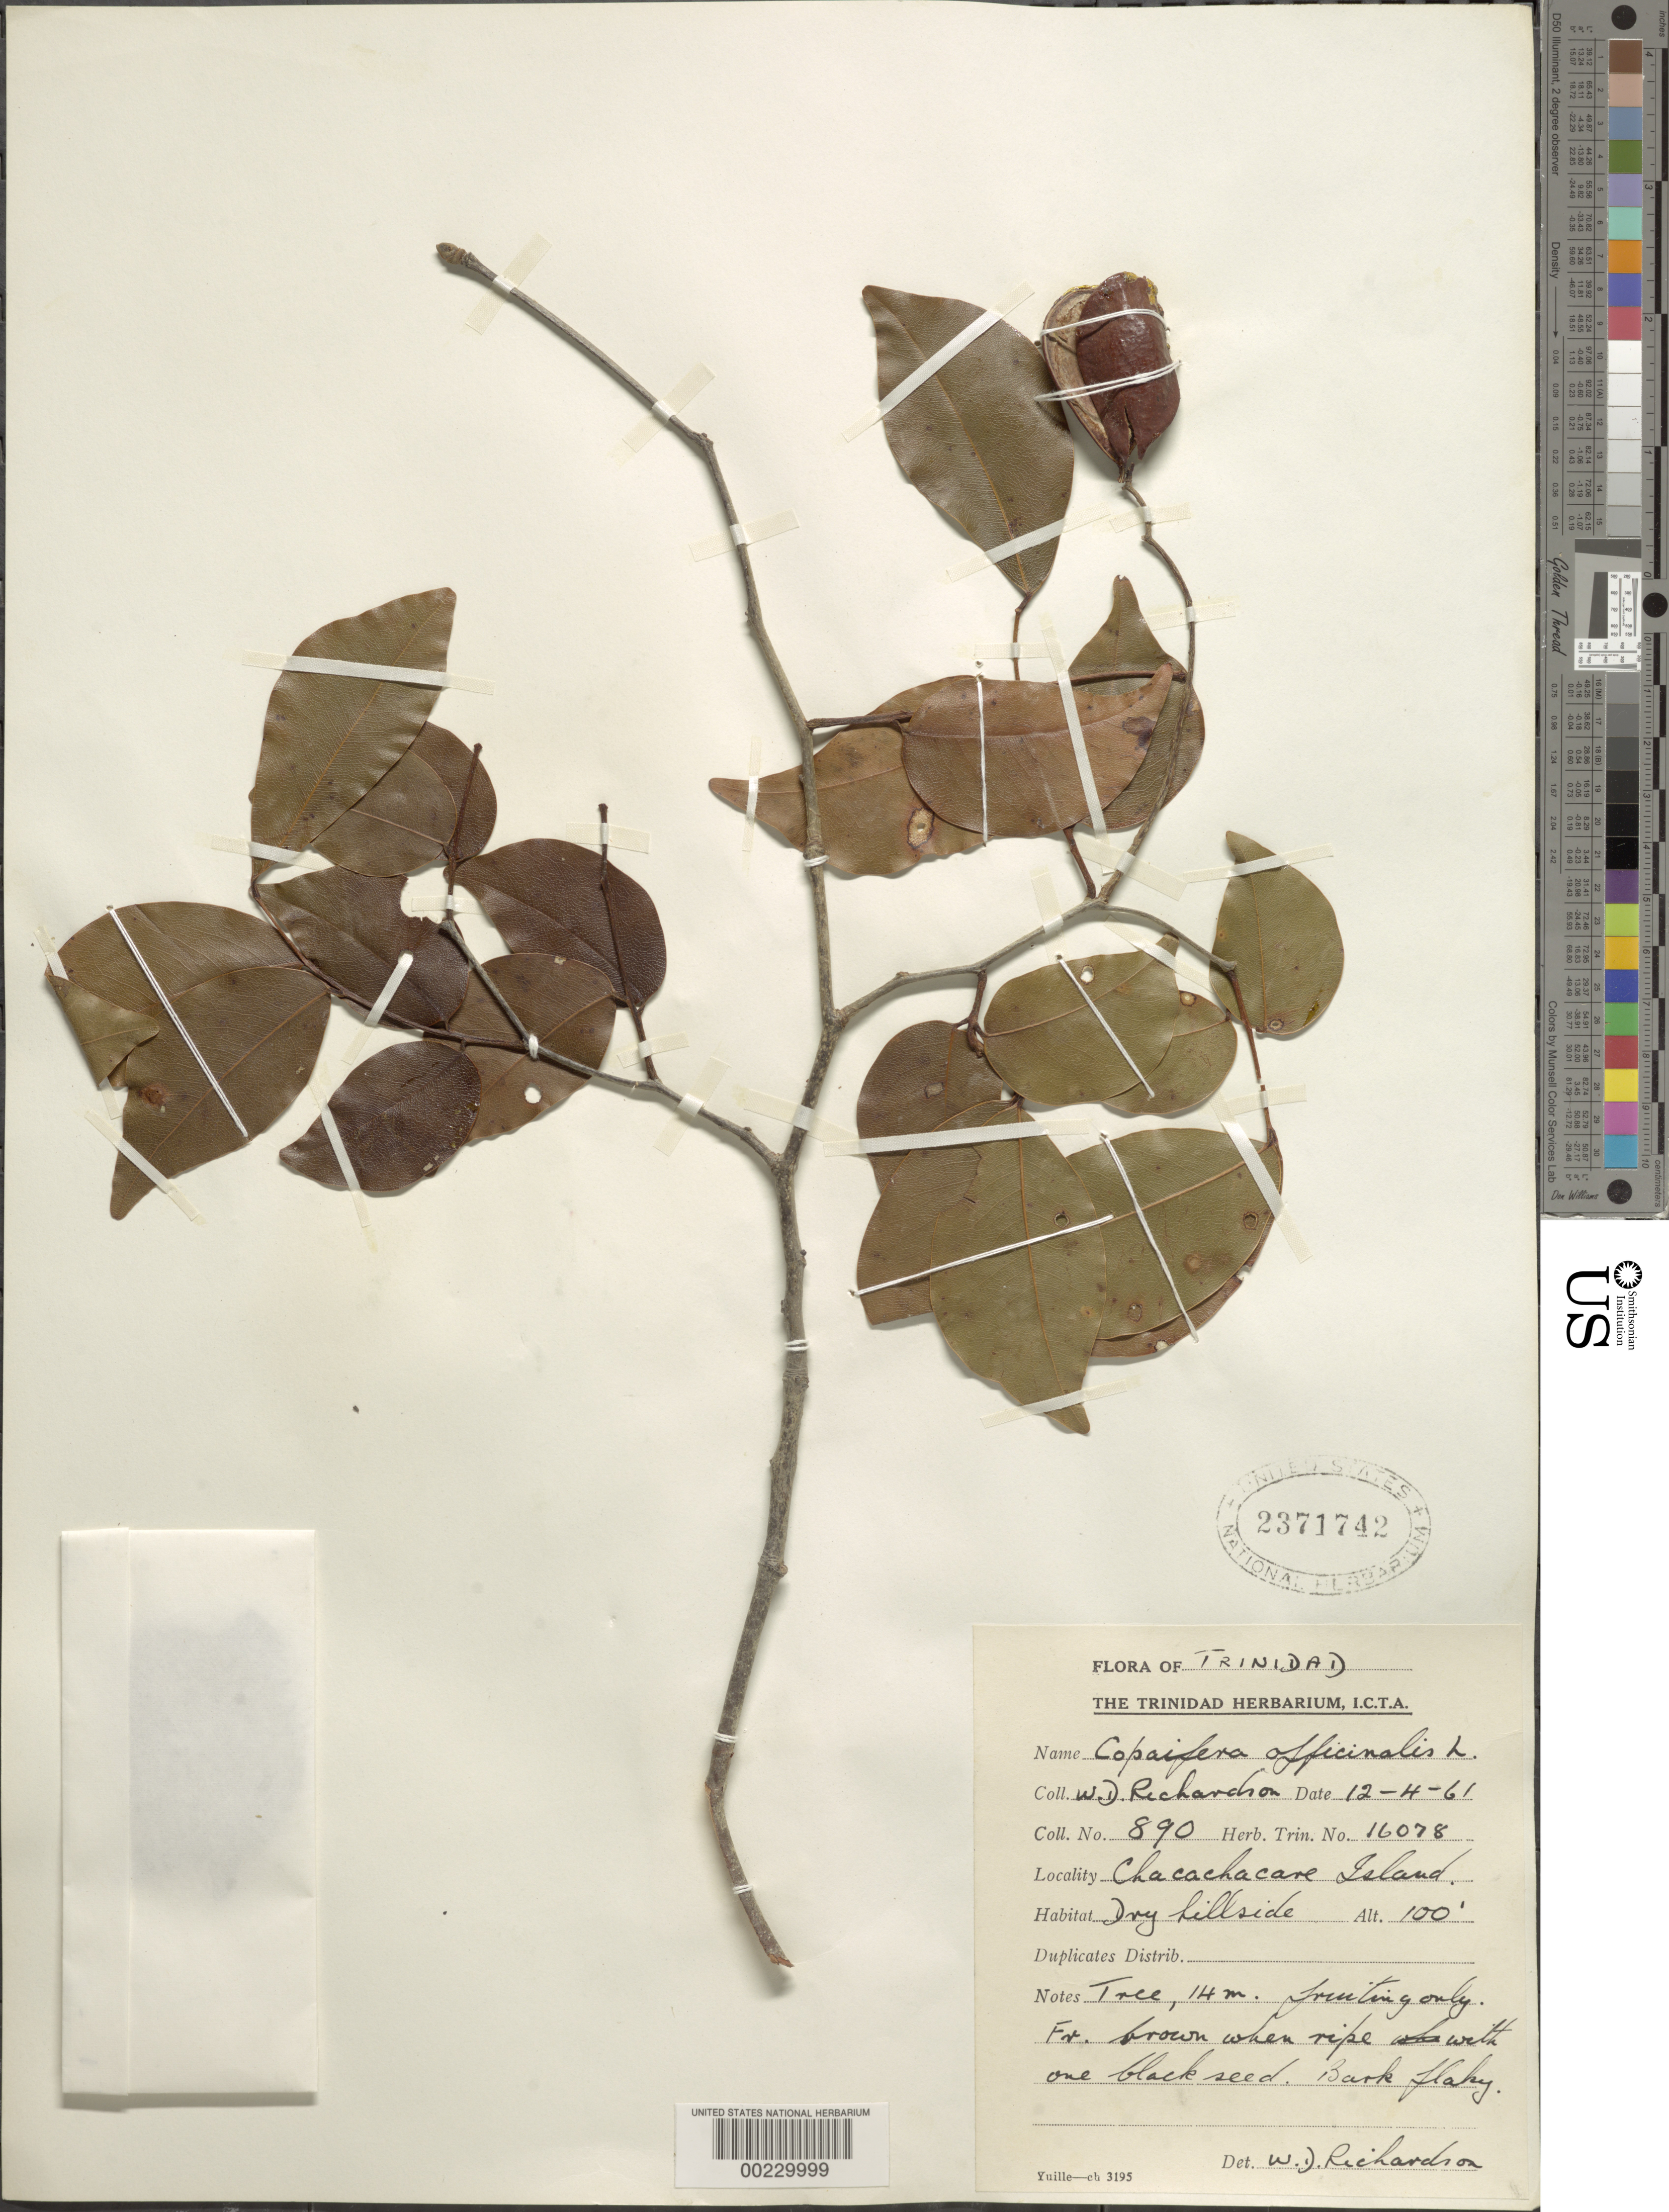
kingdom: Plantae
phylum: Tracheophyta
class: Magnoliopsida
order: Fabales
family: Fabaceae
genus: Copaifera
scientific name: Copaifera officinalis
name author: (Jacq.) L.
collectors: W. D. Richardson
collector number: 890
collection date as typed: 12 Apr 1961 or 04 Dec 1961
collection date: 1961-04-12 or 1961-12-04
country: Trinidad and Tobago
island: Trinidad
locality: Chacachacare island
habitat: Dry hillside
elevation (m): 30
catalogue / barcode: US 2371742